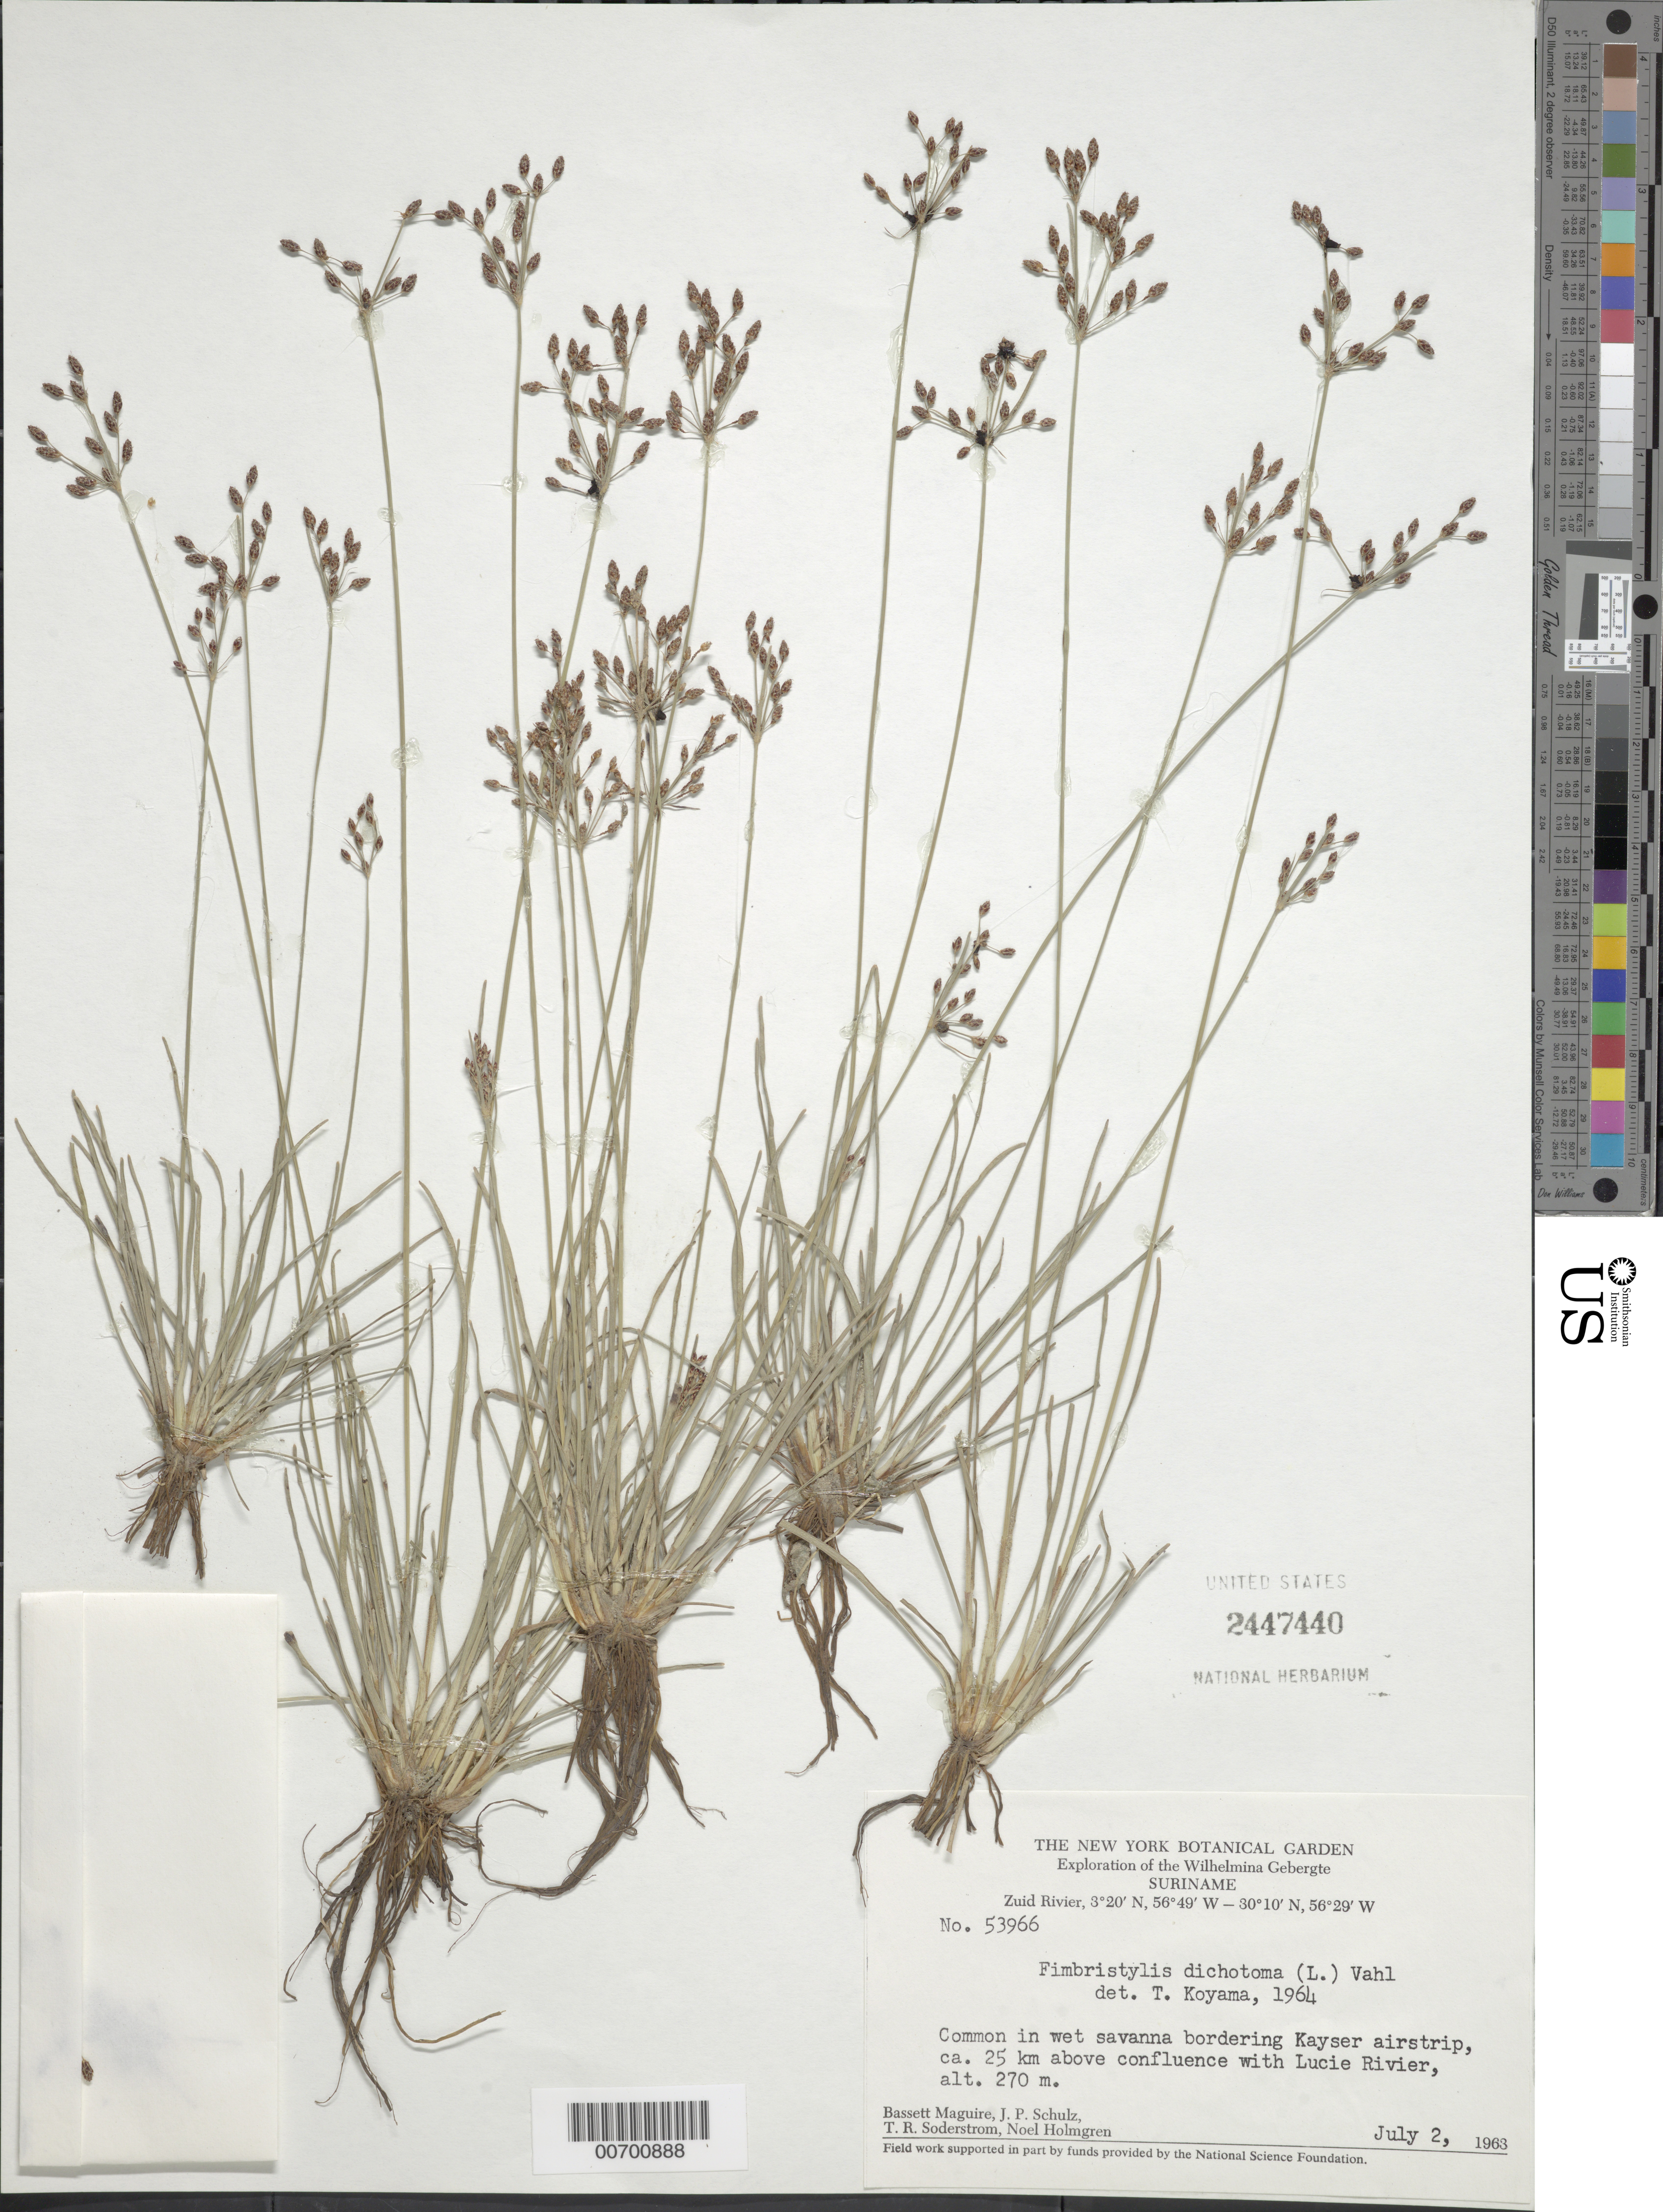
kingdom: Plantae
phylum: Tracheophyta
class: Liliopsida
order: Poales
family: Cyperaceae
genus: Fimbristylis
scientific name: Fimbristylis dichotoma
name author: (L.) Vahl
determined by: Koyama, Tetsuo M.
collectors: B. Maguire, J. P. Schulz, T. R. Soderstrom & N. H. Holmgren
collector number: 53966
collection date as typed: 2-Jul-63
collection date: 1963-07-02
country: Suriname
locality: Kayser Airstrip, Zuid R., 45 km above confl. with Lucie R., Wilhelmina Gebergte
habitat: Wet savanna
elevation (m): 270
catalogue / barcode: US 2447440